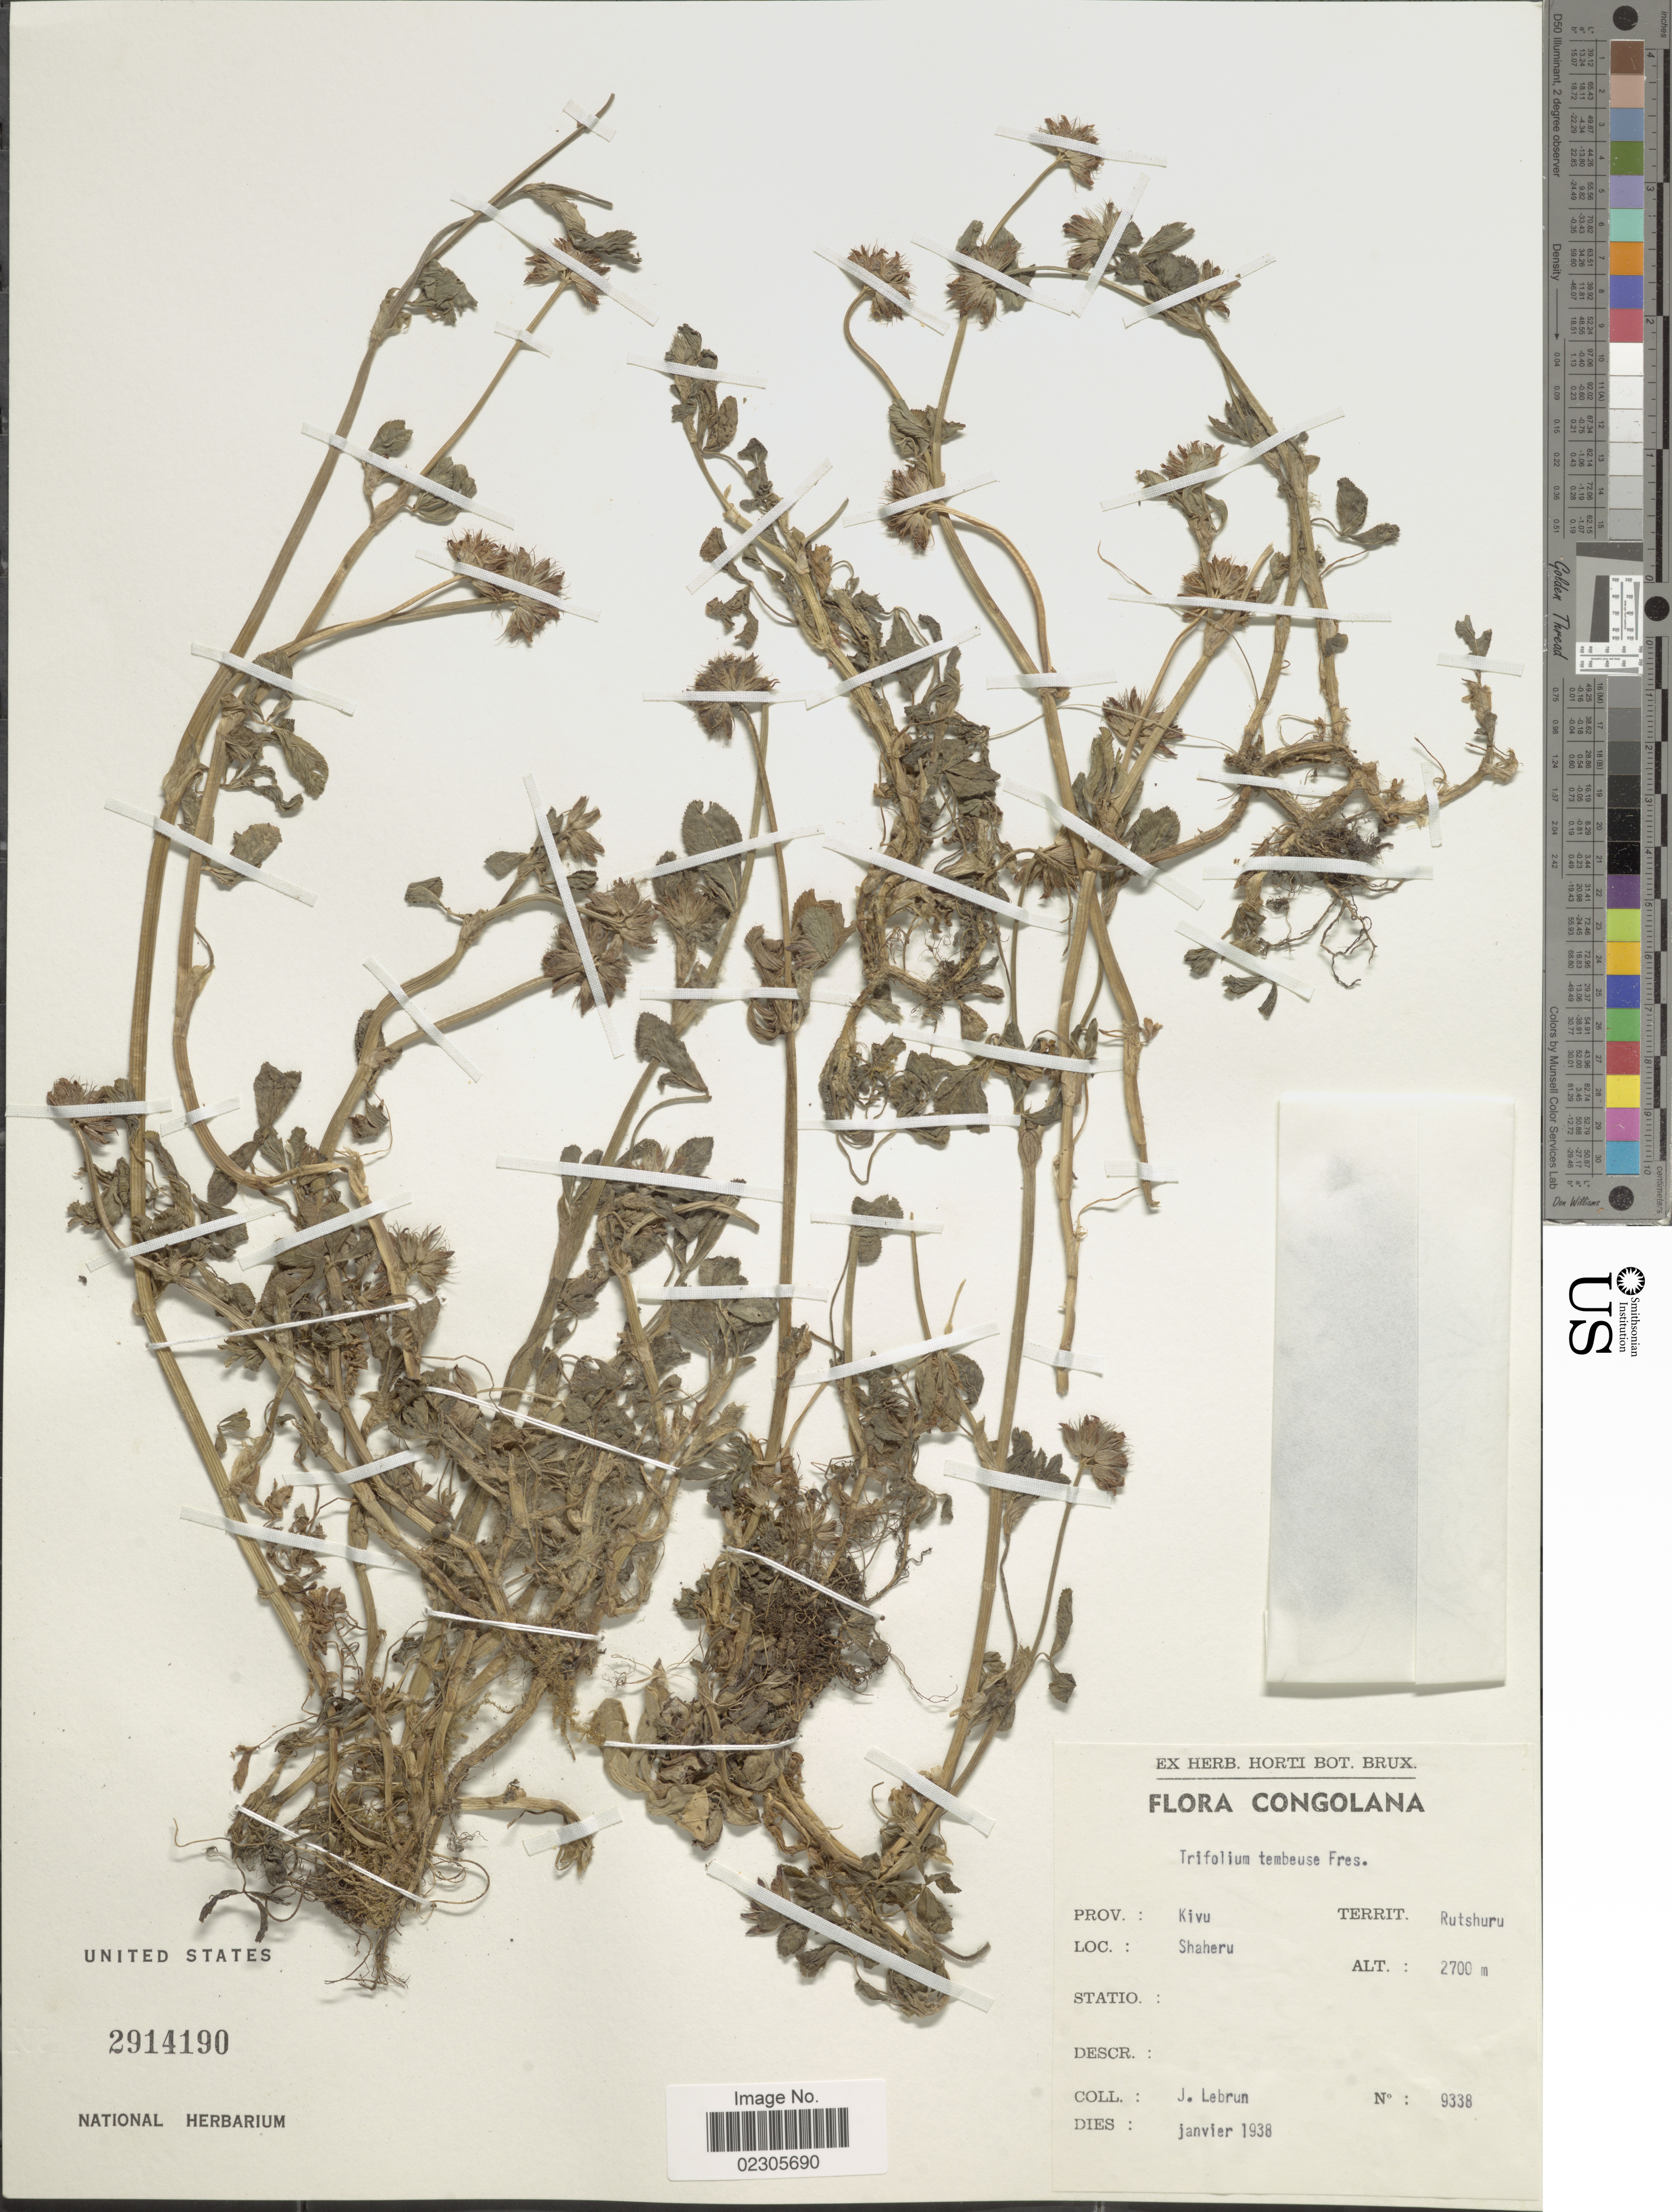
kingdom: Plantae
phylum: Tracheophyta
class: Magnoliopsida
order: Fabales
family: Fabaceae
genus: Trifolium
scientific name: Trifolium tembense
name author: Fresen.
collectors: J. A. Lebrun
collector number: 9338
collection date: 1938-01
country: Congo, Democratic Republic of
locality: Congolana, Prov. Kivu, Territ Rutshuru, Shaheru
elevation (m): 2700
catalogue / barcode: US 2914190